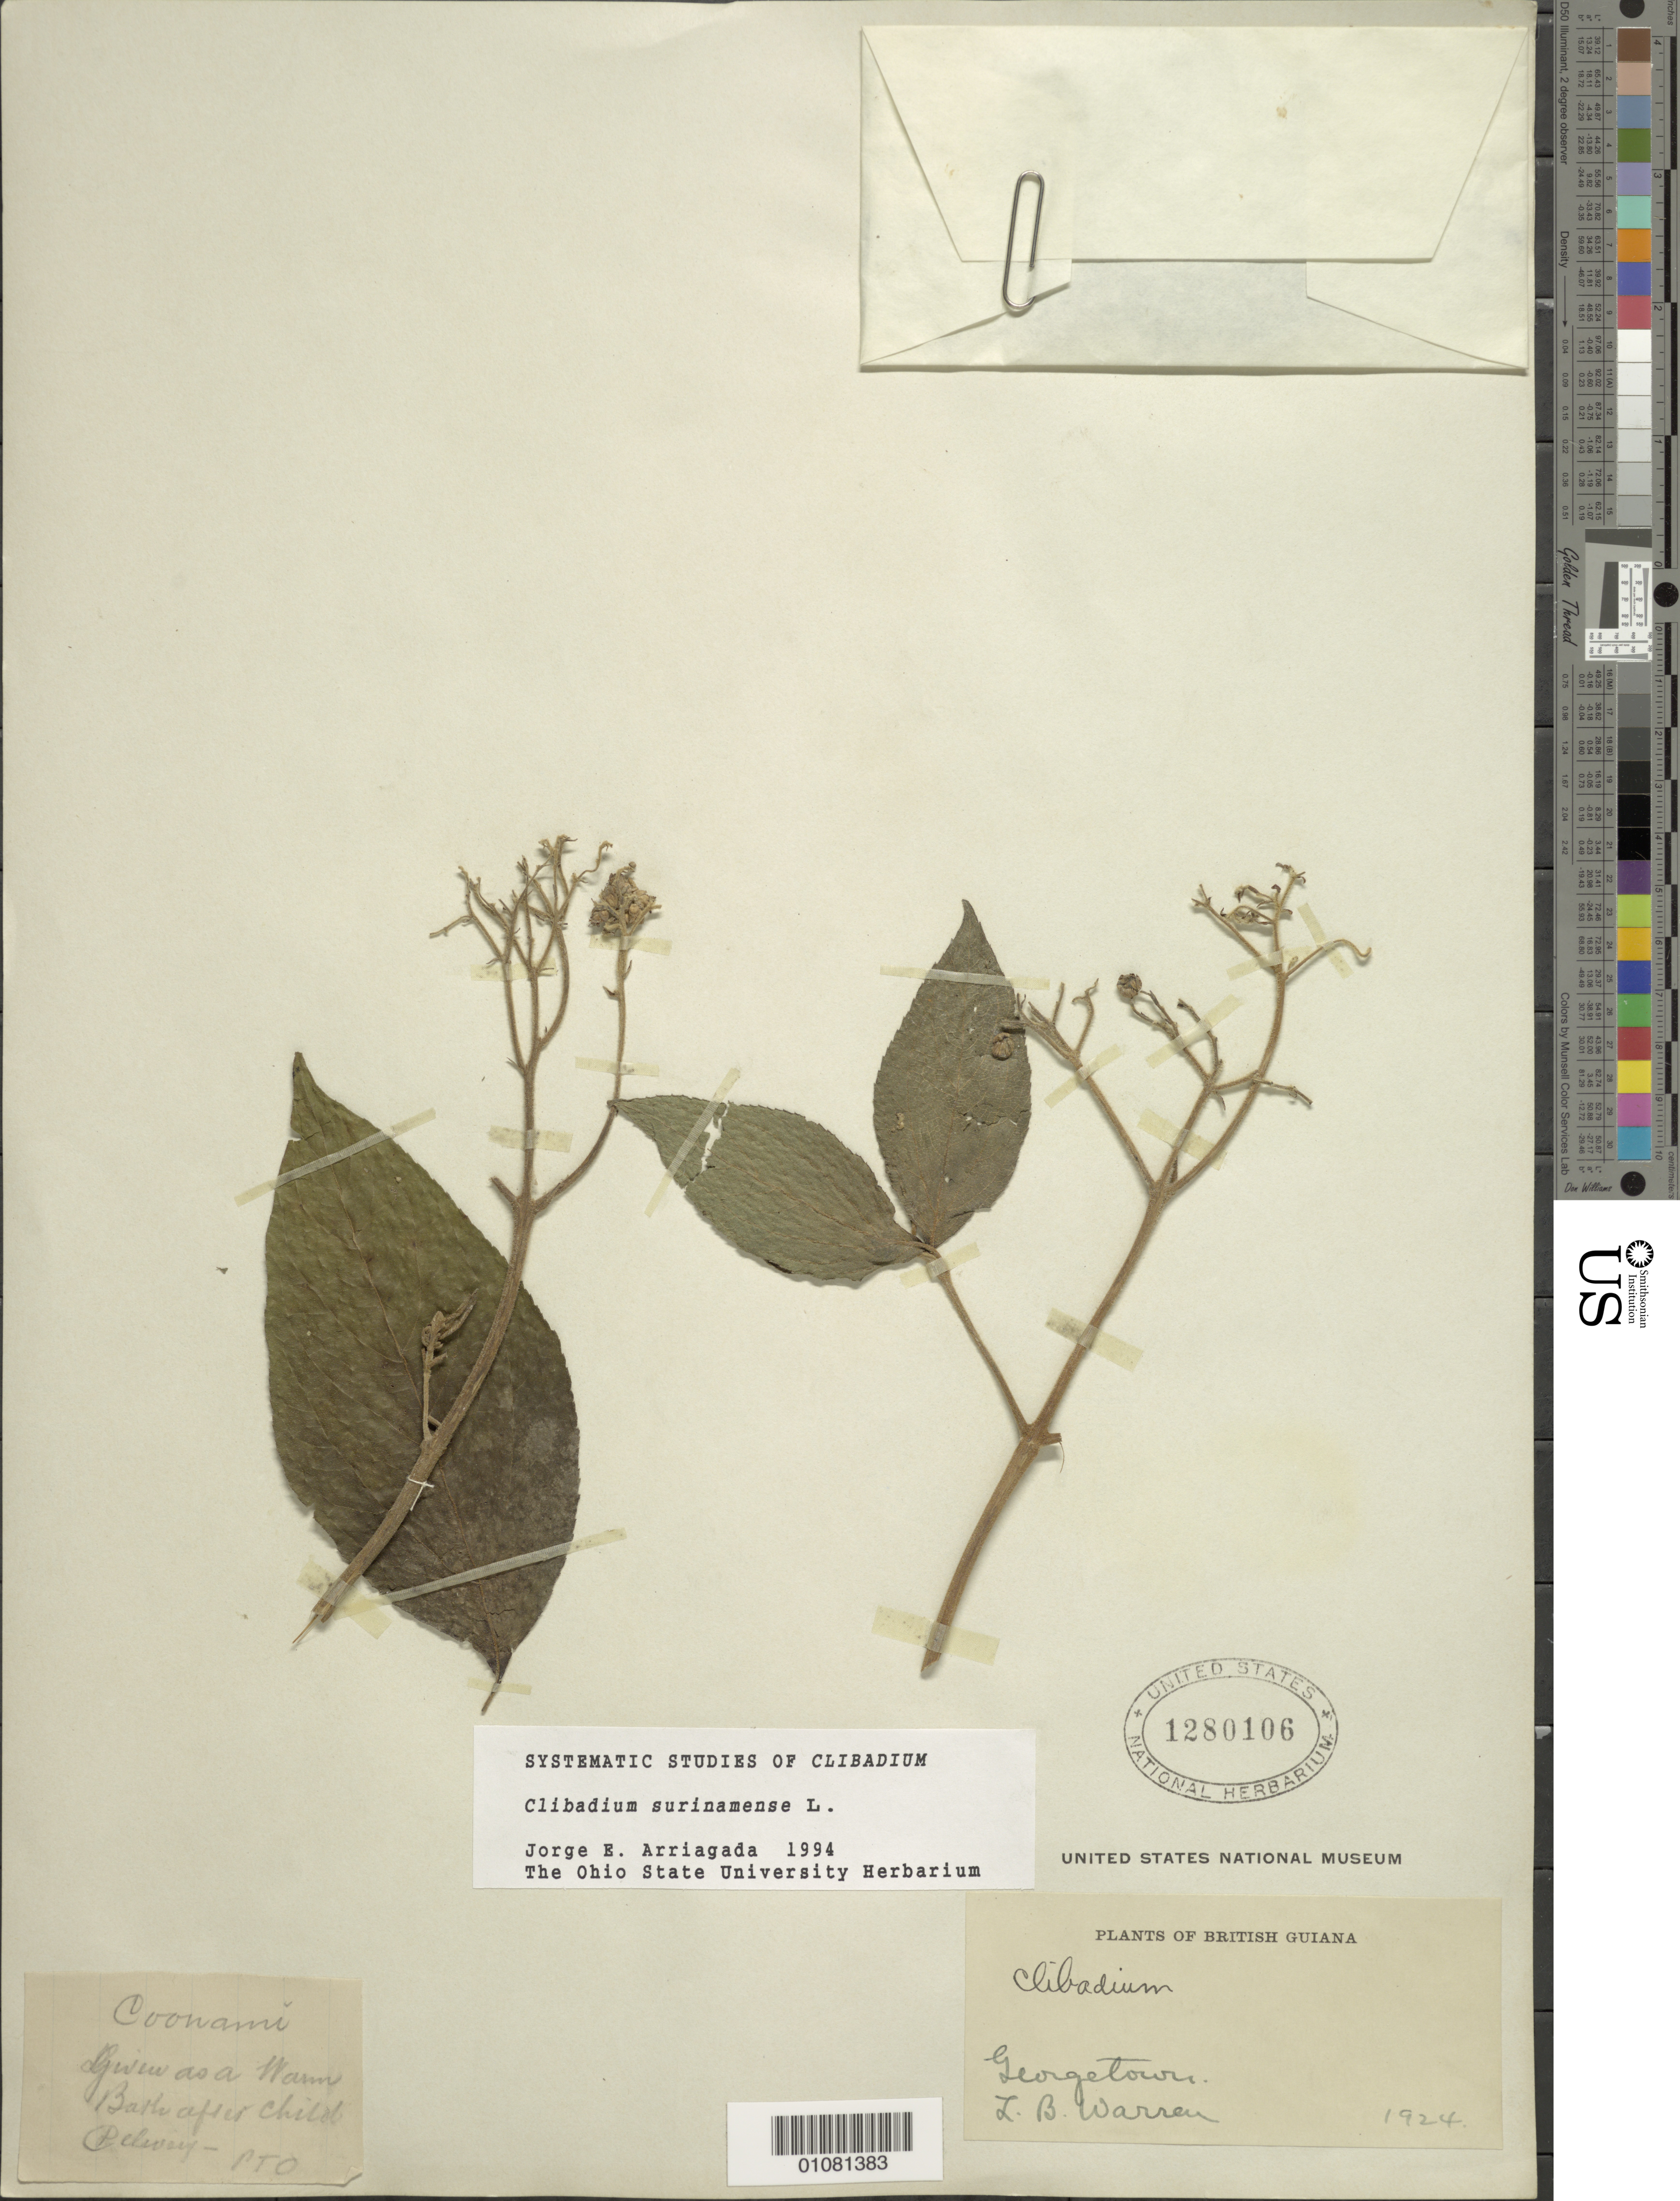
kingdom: Plantae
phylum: Tracheophyta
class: Magnoliopsida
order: Asterales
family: Asteraceae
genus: Clibadium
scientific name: Clibadium surinamense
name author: L.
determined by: Arriagada, J. E.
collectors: L. Warren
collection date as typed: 1924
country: Guyana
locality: Georgetown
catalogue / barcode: US 1280106